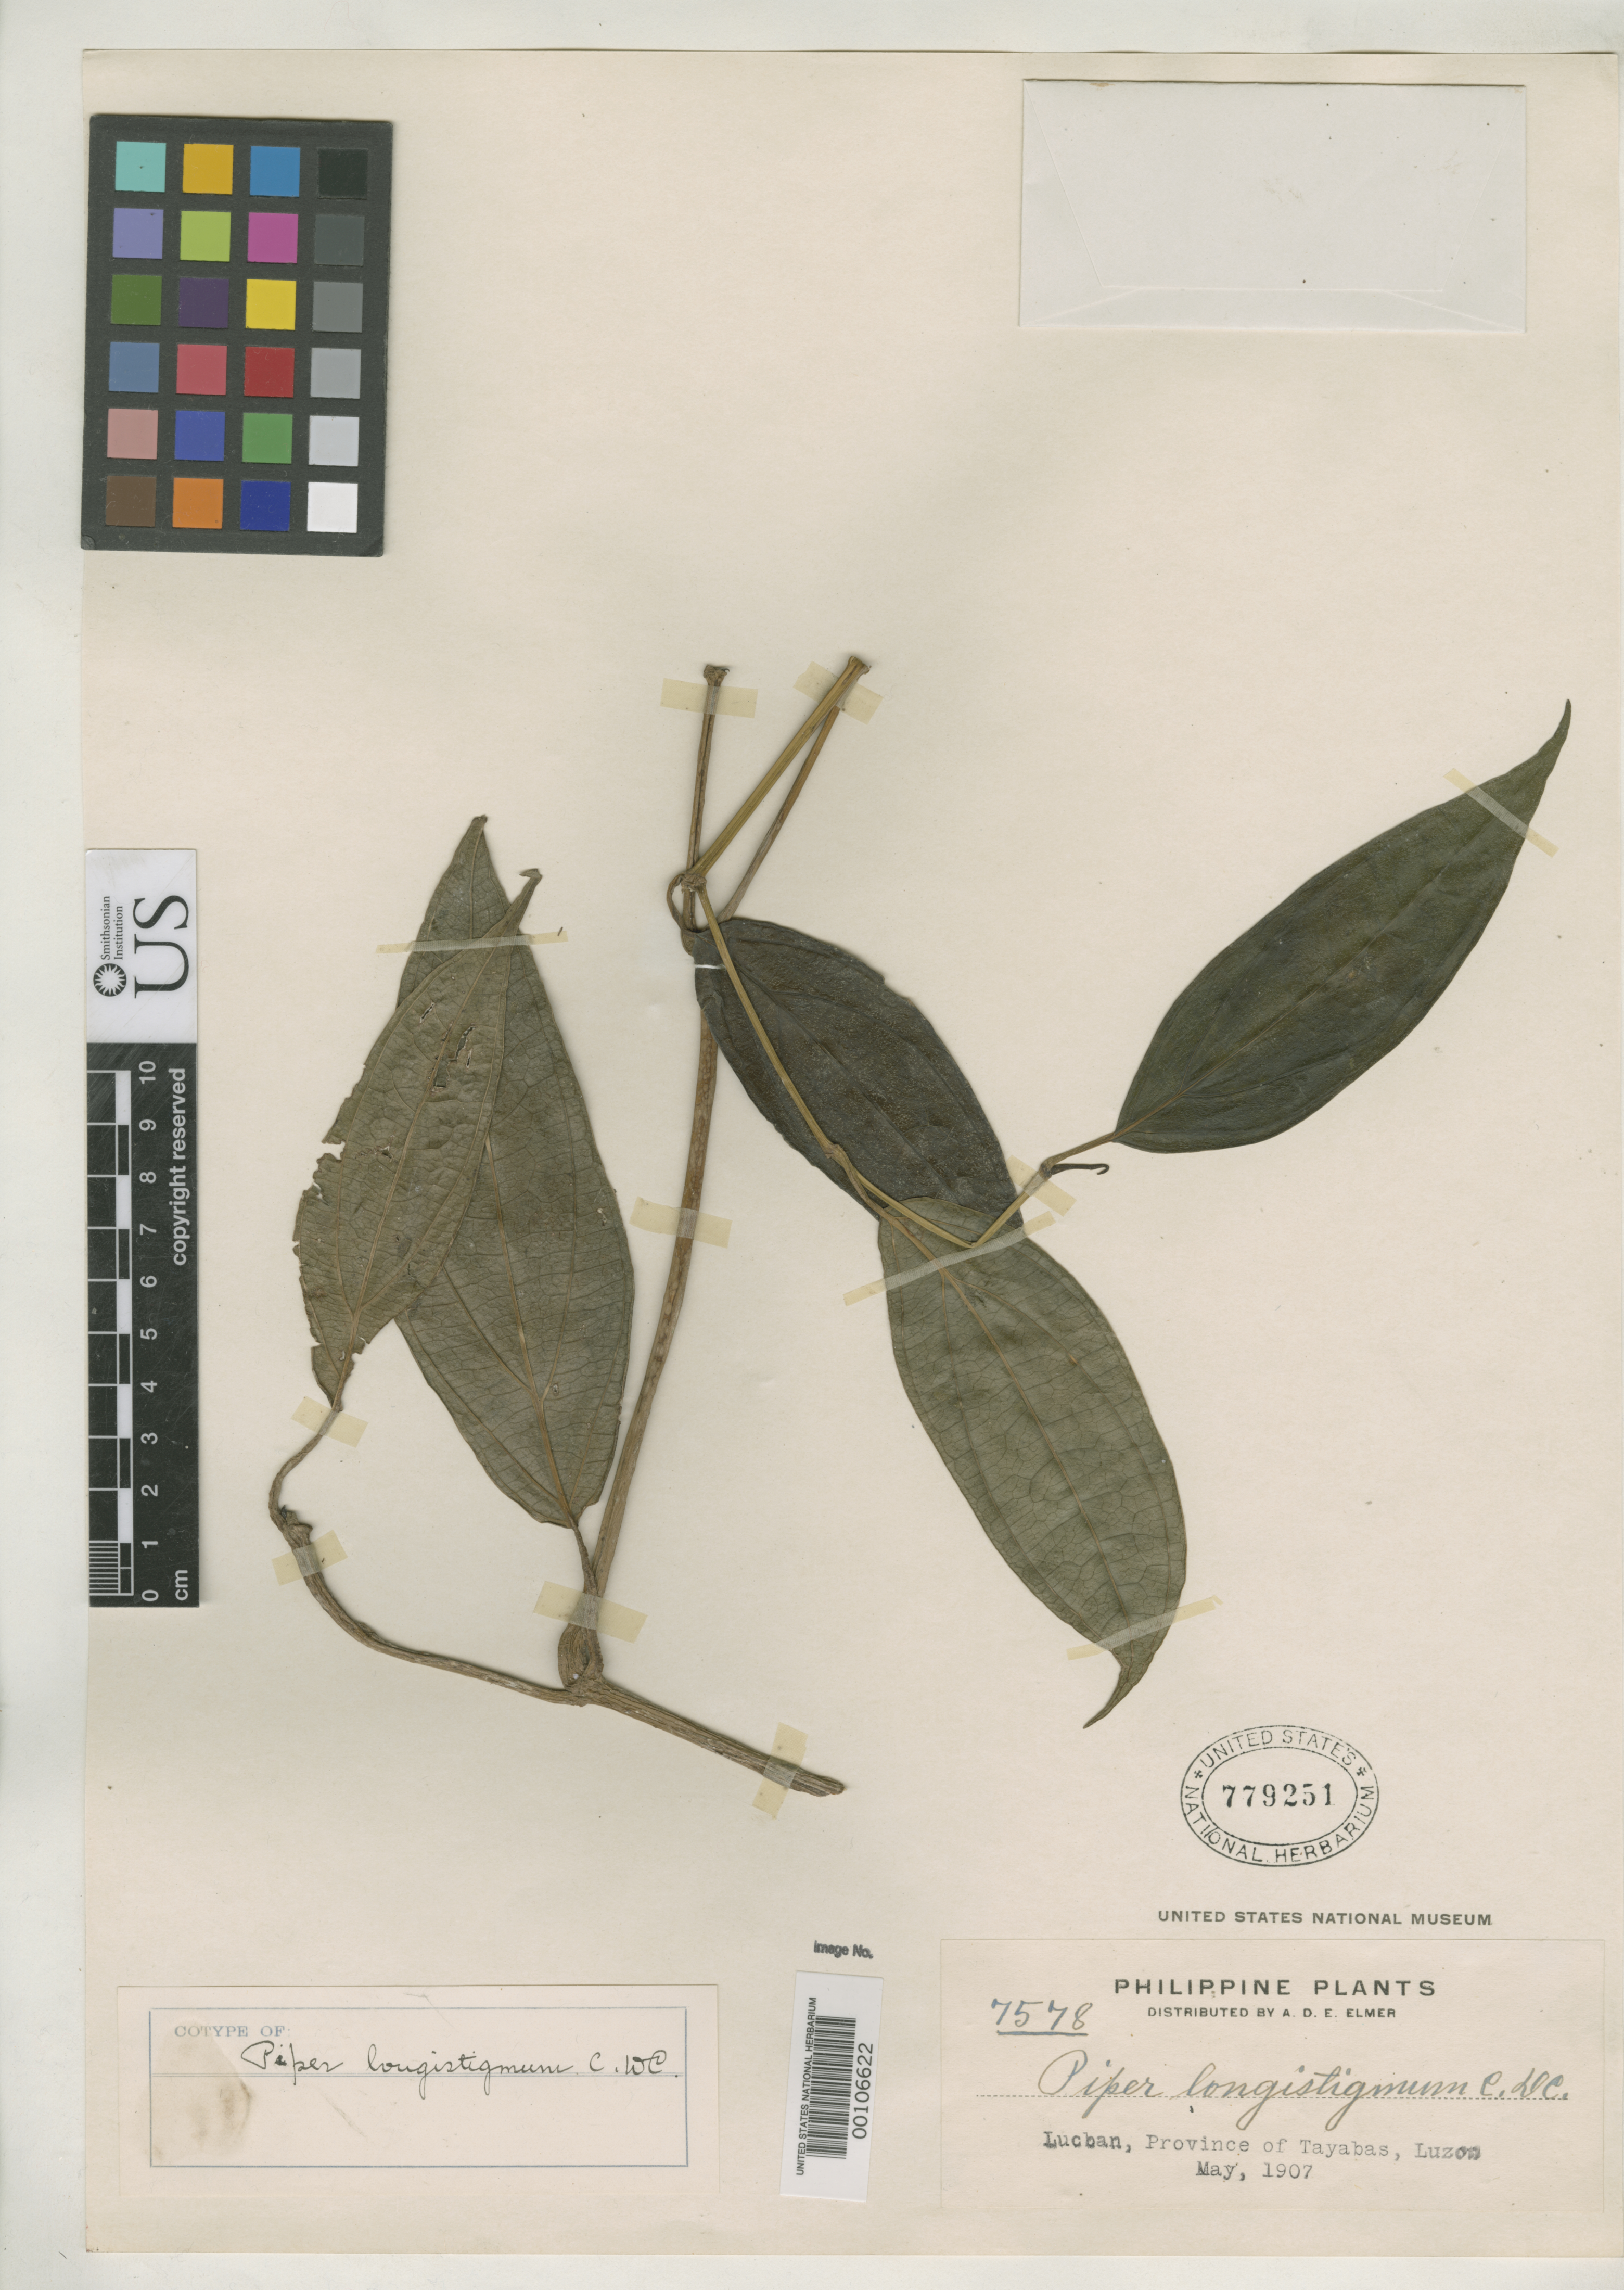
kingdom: Plantae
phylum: Tracheophyta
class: Magnoliopsida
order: Piperales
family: Piperaceae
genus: Piper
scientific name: Piper longistigmum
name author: C. DC. in Elmer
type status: Isotype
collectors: A. D. E. Elmer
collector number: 7578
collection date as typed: May 1907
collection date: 1907-05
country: Philippines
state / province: Calabarzon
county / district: Quezon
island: Luzon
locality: Lucban, Province of Tayabas, Luzon.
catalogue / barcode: US 779251